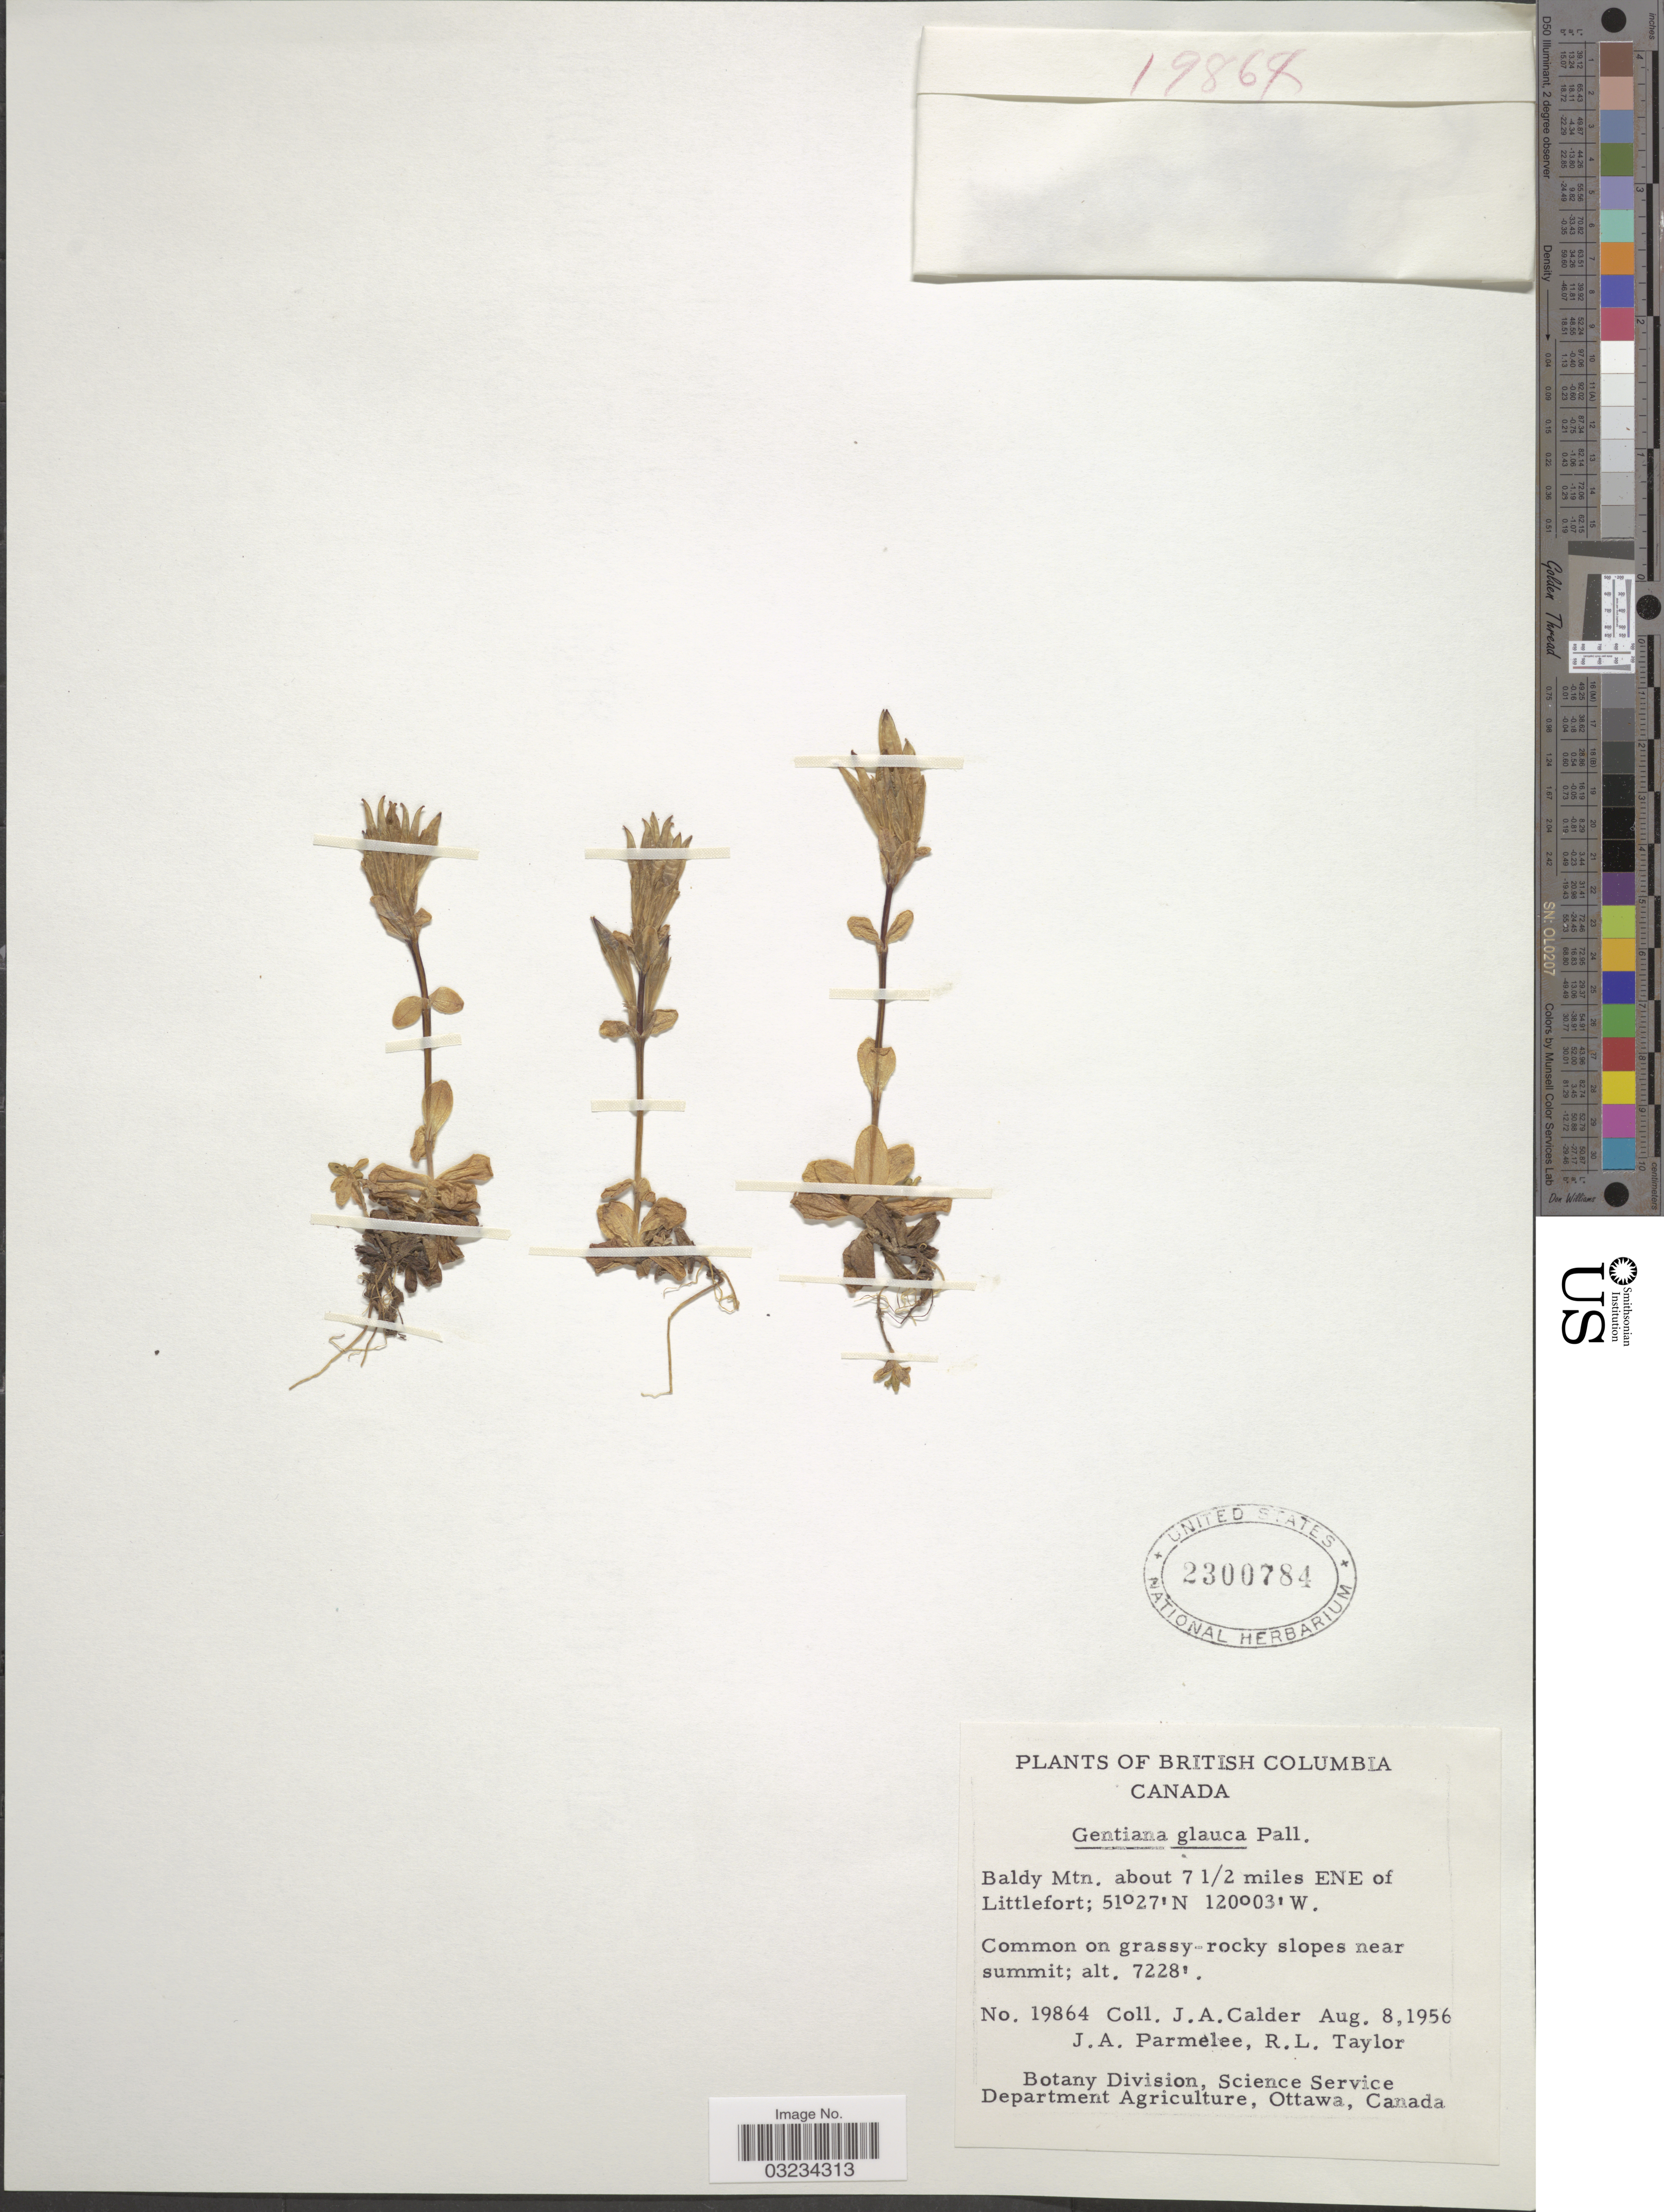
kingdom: Plantae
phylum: Tracheophyta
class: Magnoliopsida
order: Gentianales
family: Gentianaceae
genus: Gentiana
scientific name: Gentiana glauca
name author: Pall.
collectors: J. A. Calder, J. A. Parmelee & R. Taylor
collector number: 19864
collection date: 1956-08-08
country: Canada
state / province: British Columbia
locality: Baldy Mtn, about 7 1/2 miles ENE of Littlefort.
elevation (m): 2203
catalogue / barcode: US 2300784